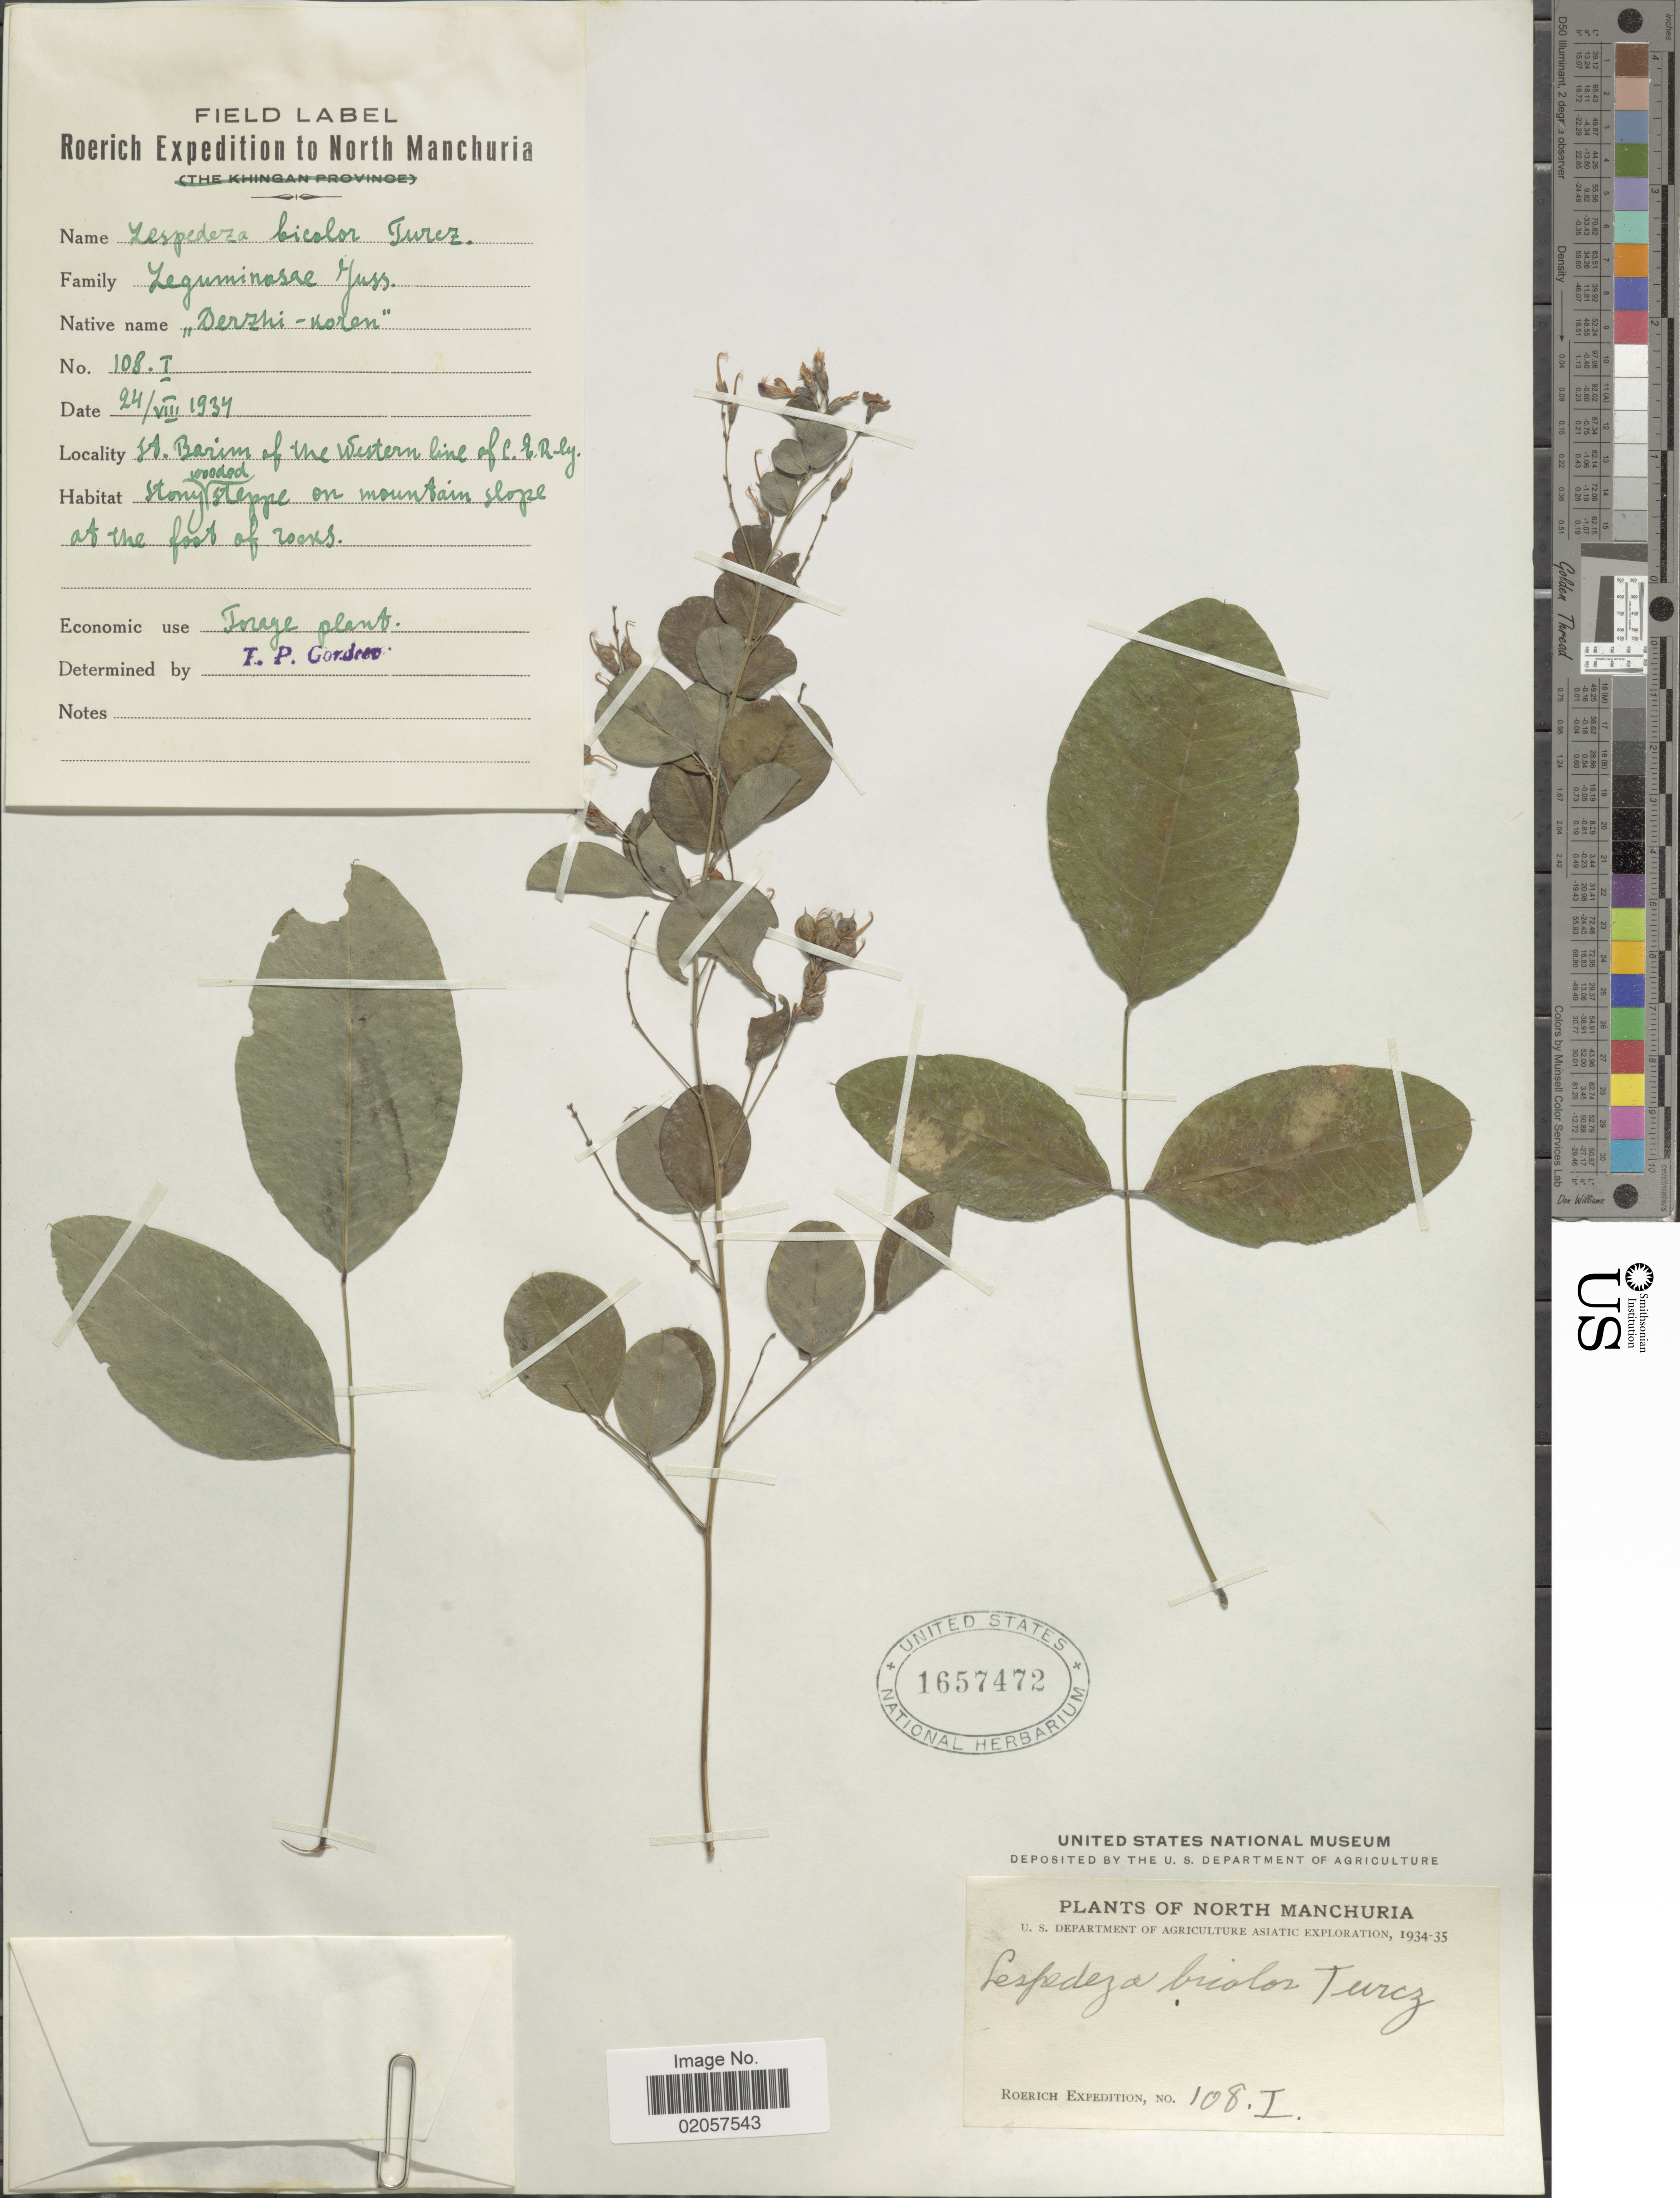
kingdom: Plantae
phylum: Tracheophyta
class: Magnoliopsida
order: Fabales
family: Fabaceae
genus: Lespedeza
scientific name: Lespedeza bicolor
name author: Turcz.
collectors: Roerich Expedition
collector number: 108I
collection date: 1934-08-24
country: China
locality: North Manchuria. St. Barim of the Western line of C.E. R-ly.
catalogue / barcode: US 1657472